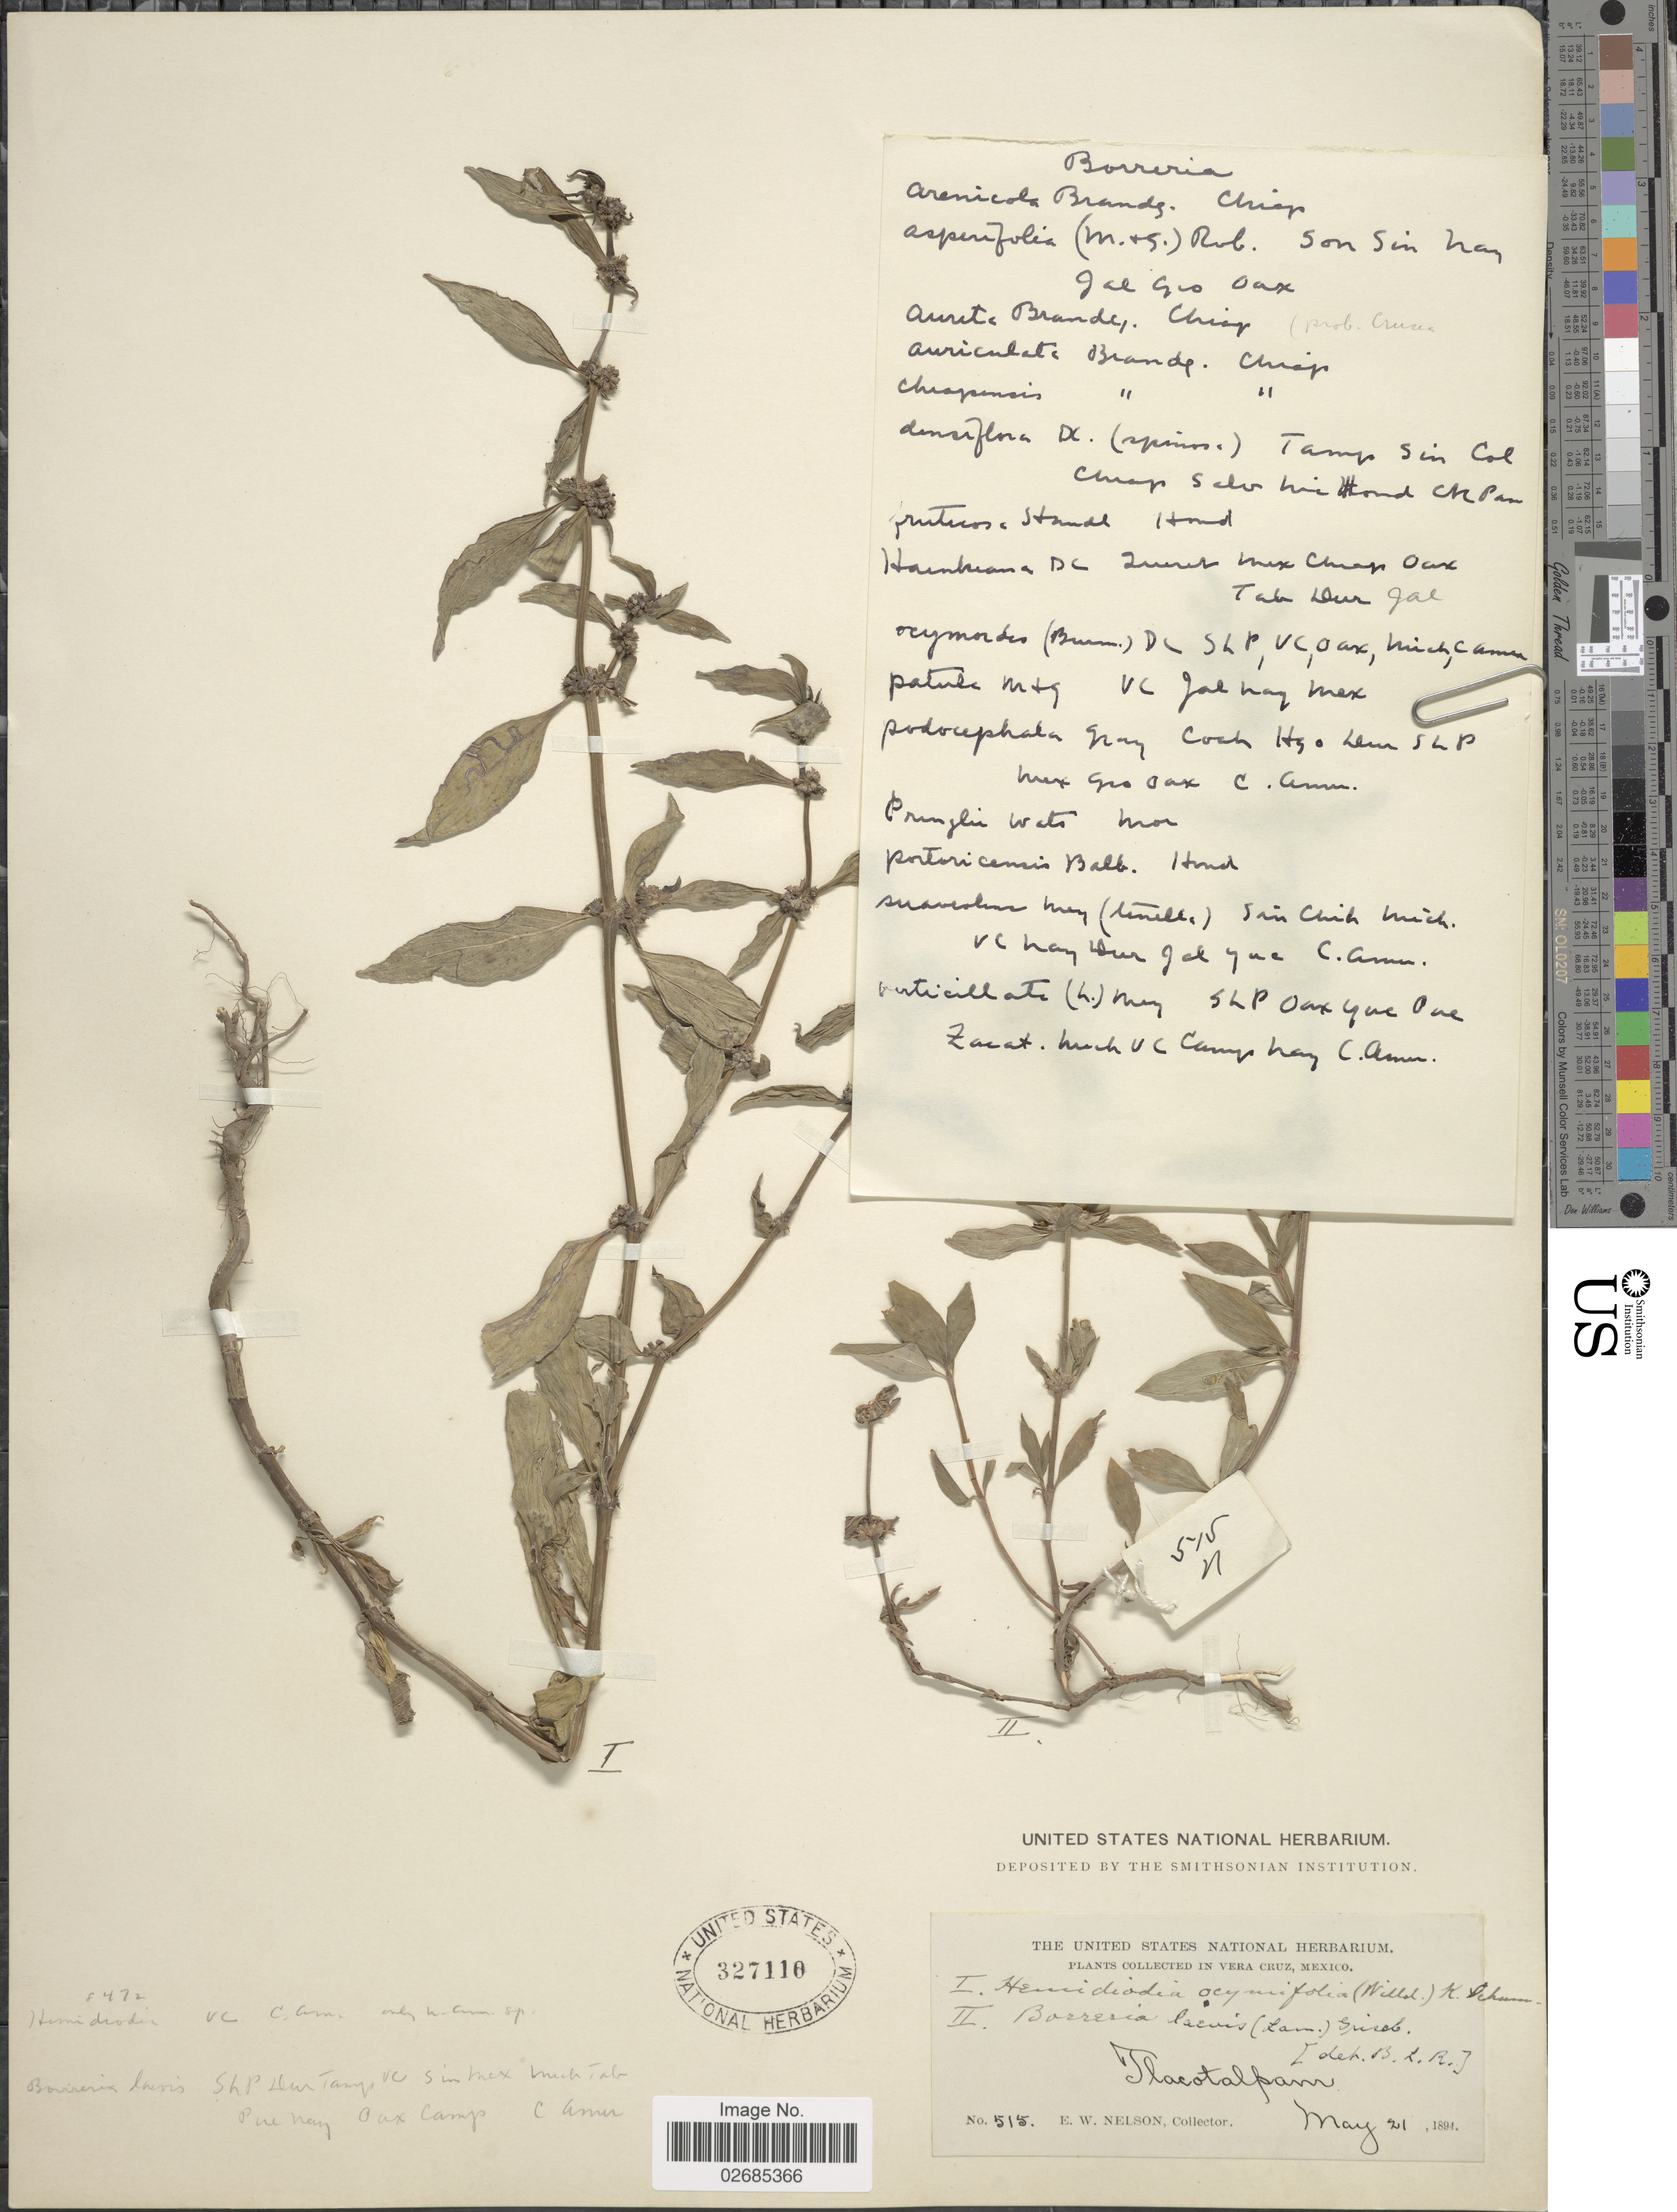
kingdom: Plantae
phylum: Tracheophyta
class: Magnoliopsida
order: Gentianales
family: Rubiaceae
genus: Hemidiodia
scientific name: Hemidiodia ocimifolia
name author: (Willd.) K. Schum.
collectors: E. W. Nelson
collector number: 515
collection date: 1894-05-21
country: Mexico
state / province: Veracruz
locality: Tlacotalpam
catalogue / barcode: US 327110